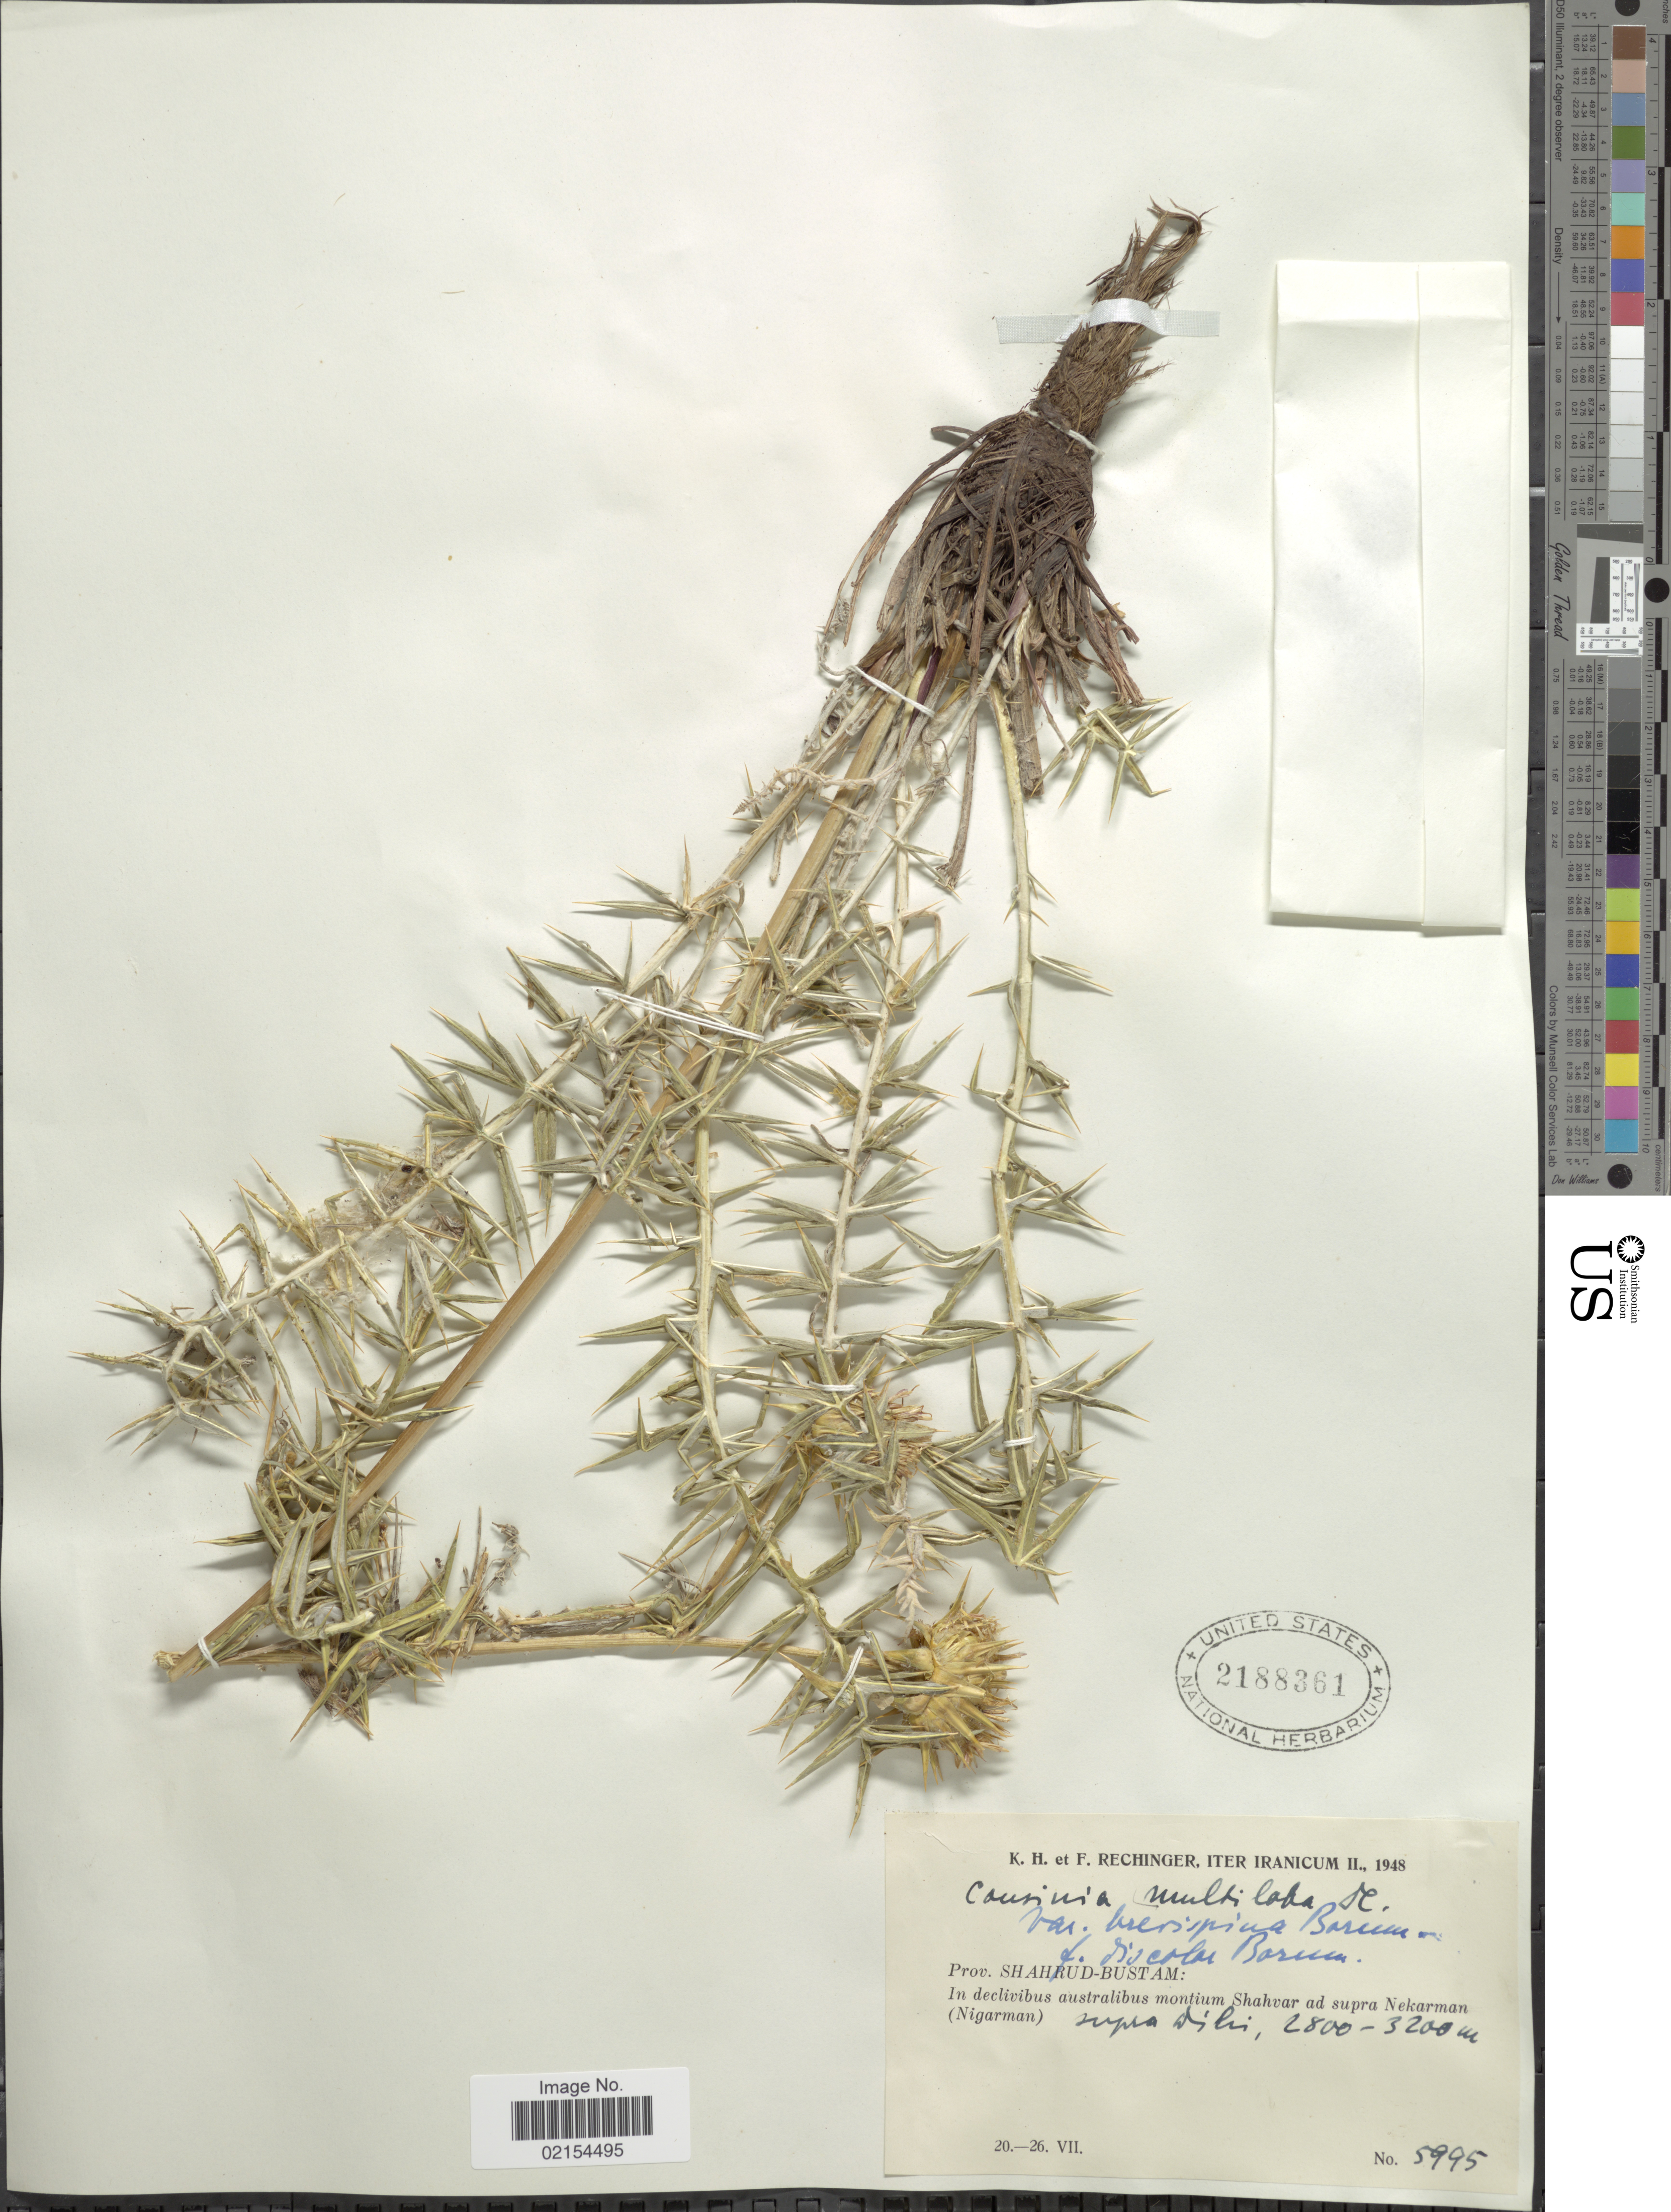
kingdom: Plantae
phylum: Tracheophyta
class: Magnoliopsida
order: Asterales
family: Asteraceae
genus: Cousinia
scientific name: Cousinia multiloba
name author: DC.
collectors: K. H. Rechinger & F. Rechinger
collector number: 5995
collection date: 1948-07-20/1948-07-26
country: Iran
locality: Iter Iranicum: Prov. Shahrud-Bustam: In declivibus australibus montium Shahvar ad supra Nikarman (Nigarman)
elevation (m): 2800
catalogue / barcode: US 2188361